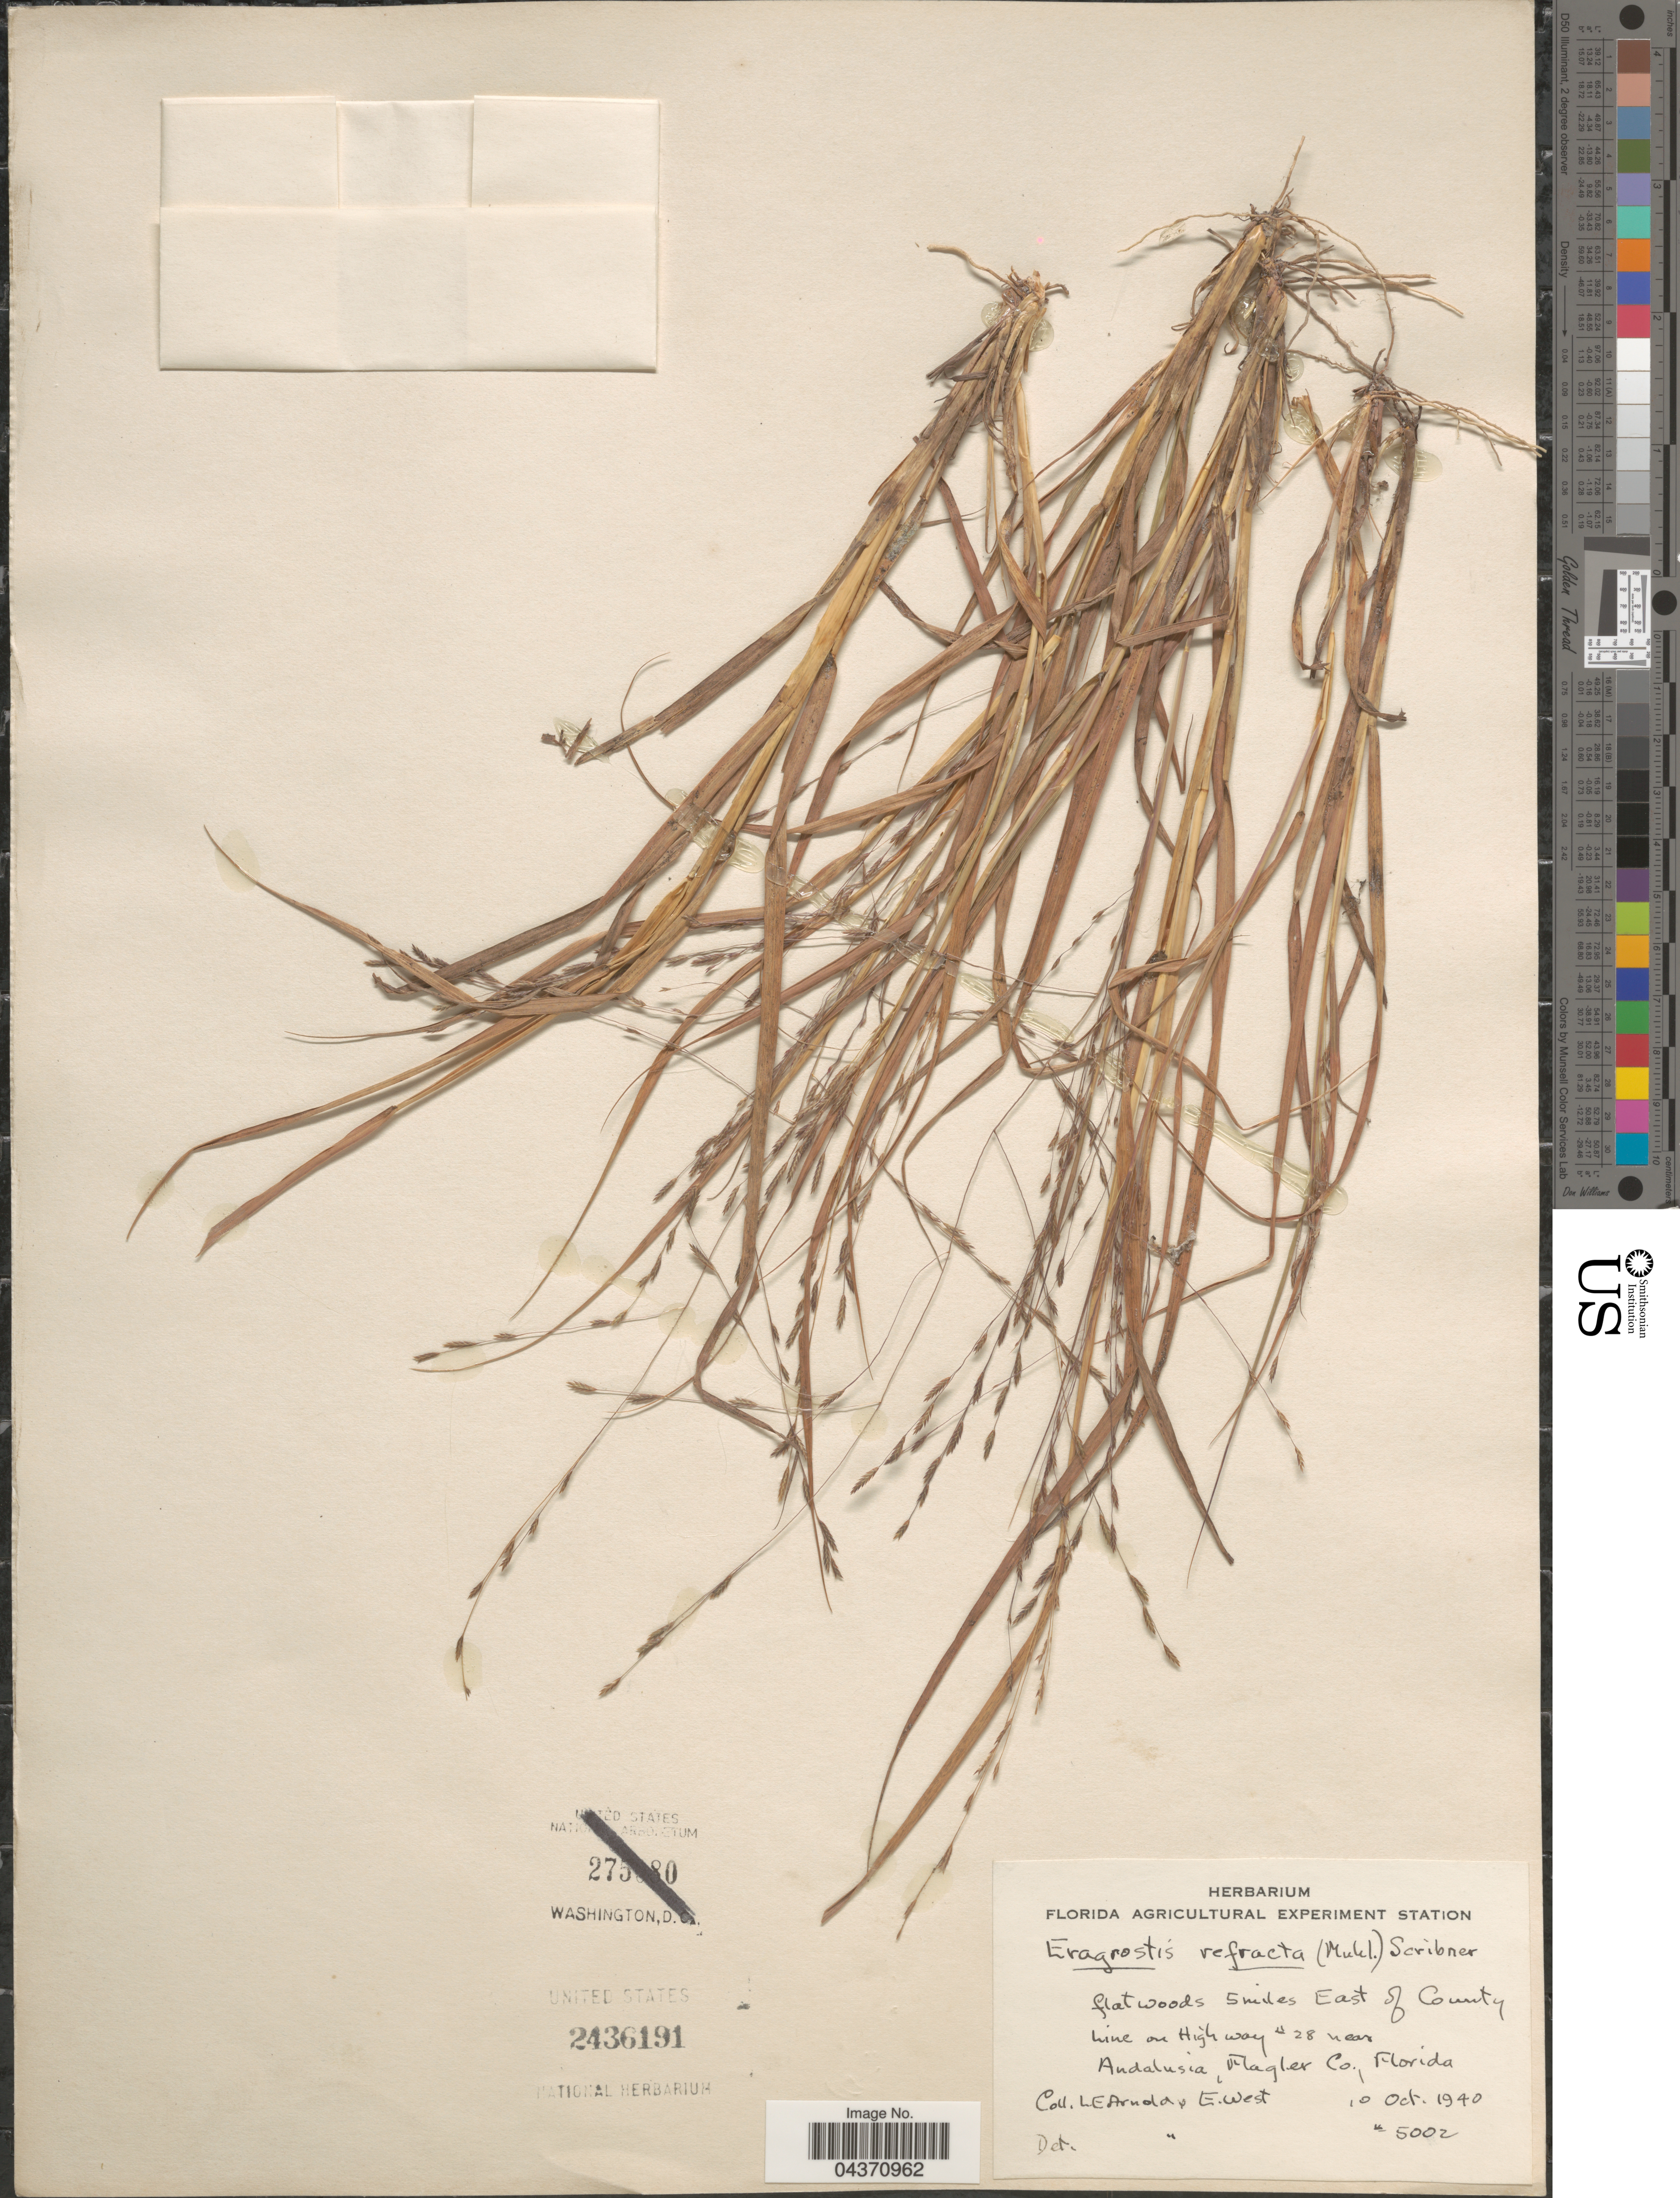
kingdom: Plantae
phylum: Tracheophyta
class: Liliopsida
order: Poales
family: Poaceae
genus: Eragrostis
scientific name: Eragrostis refracta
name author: (Muhl.) Scribn.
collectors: L. E. Arnold & E. West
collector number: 5002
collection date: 1940-10-10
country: United States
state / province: Florida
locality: Flatwoods 5miles East of County Line on Highway #28 near Andalusia, Flagler Co.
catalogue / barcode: US 2436191